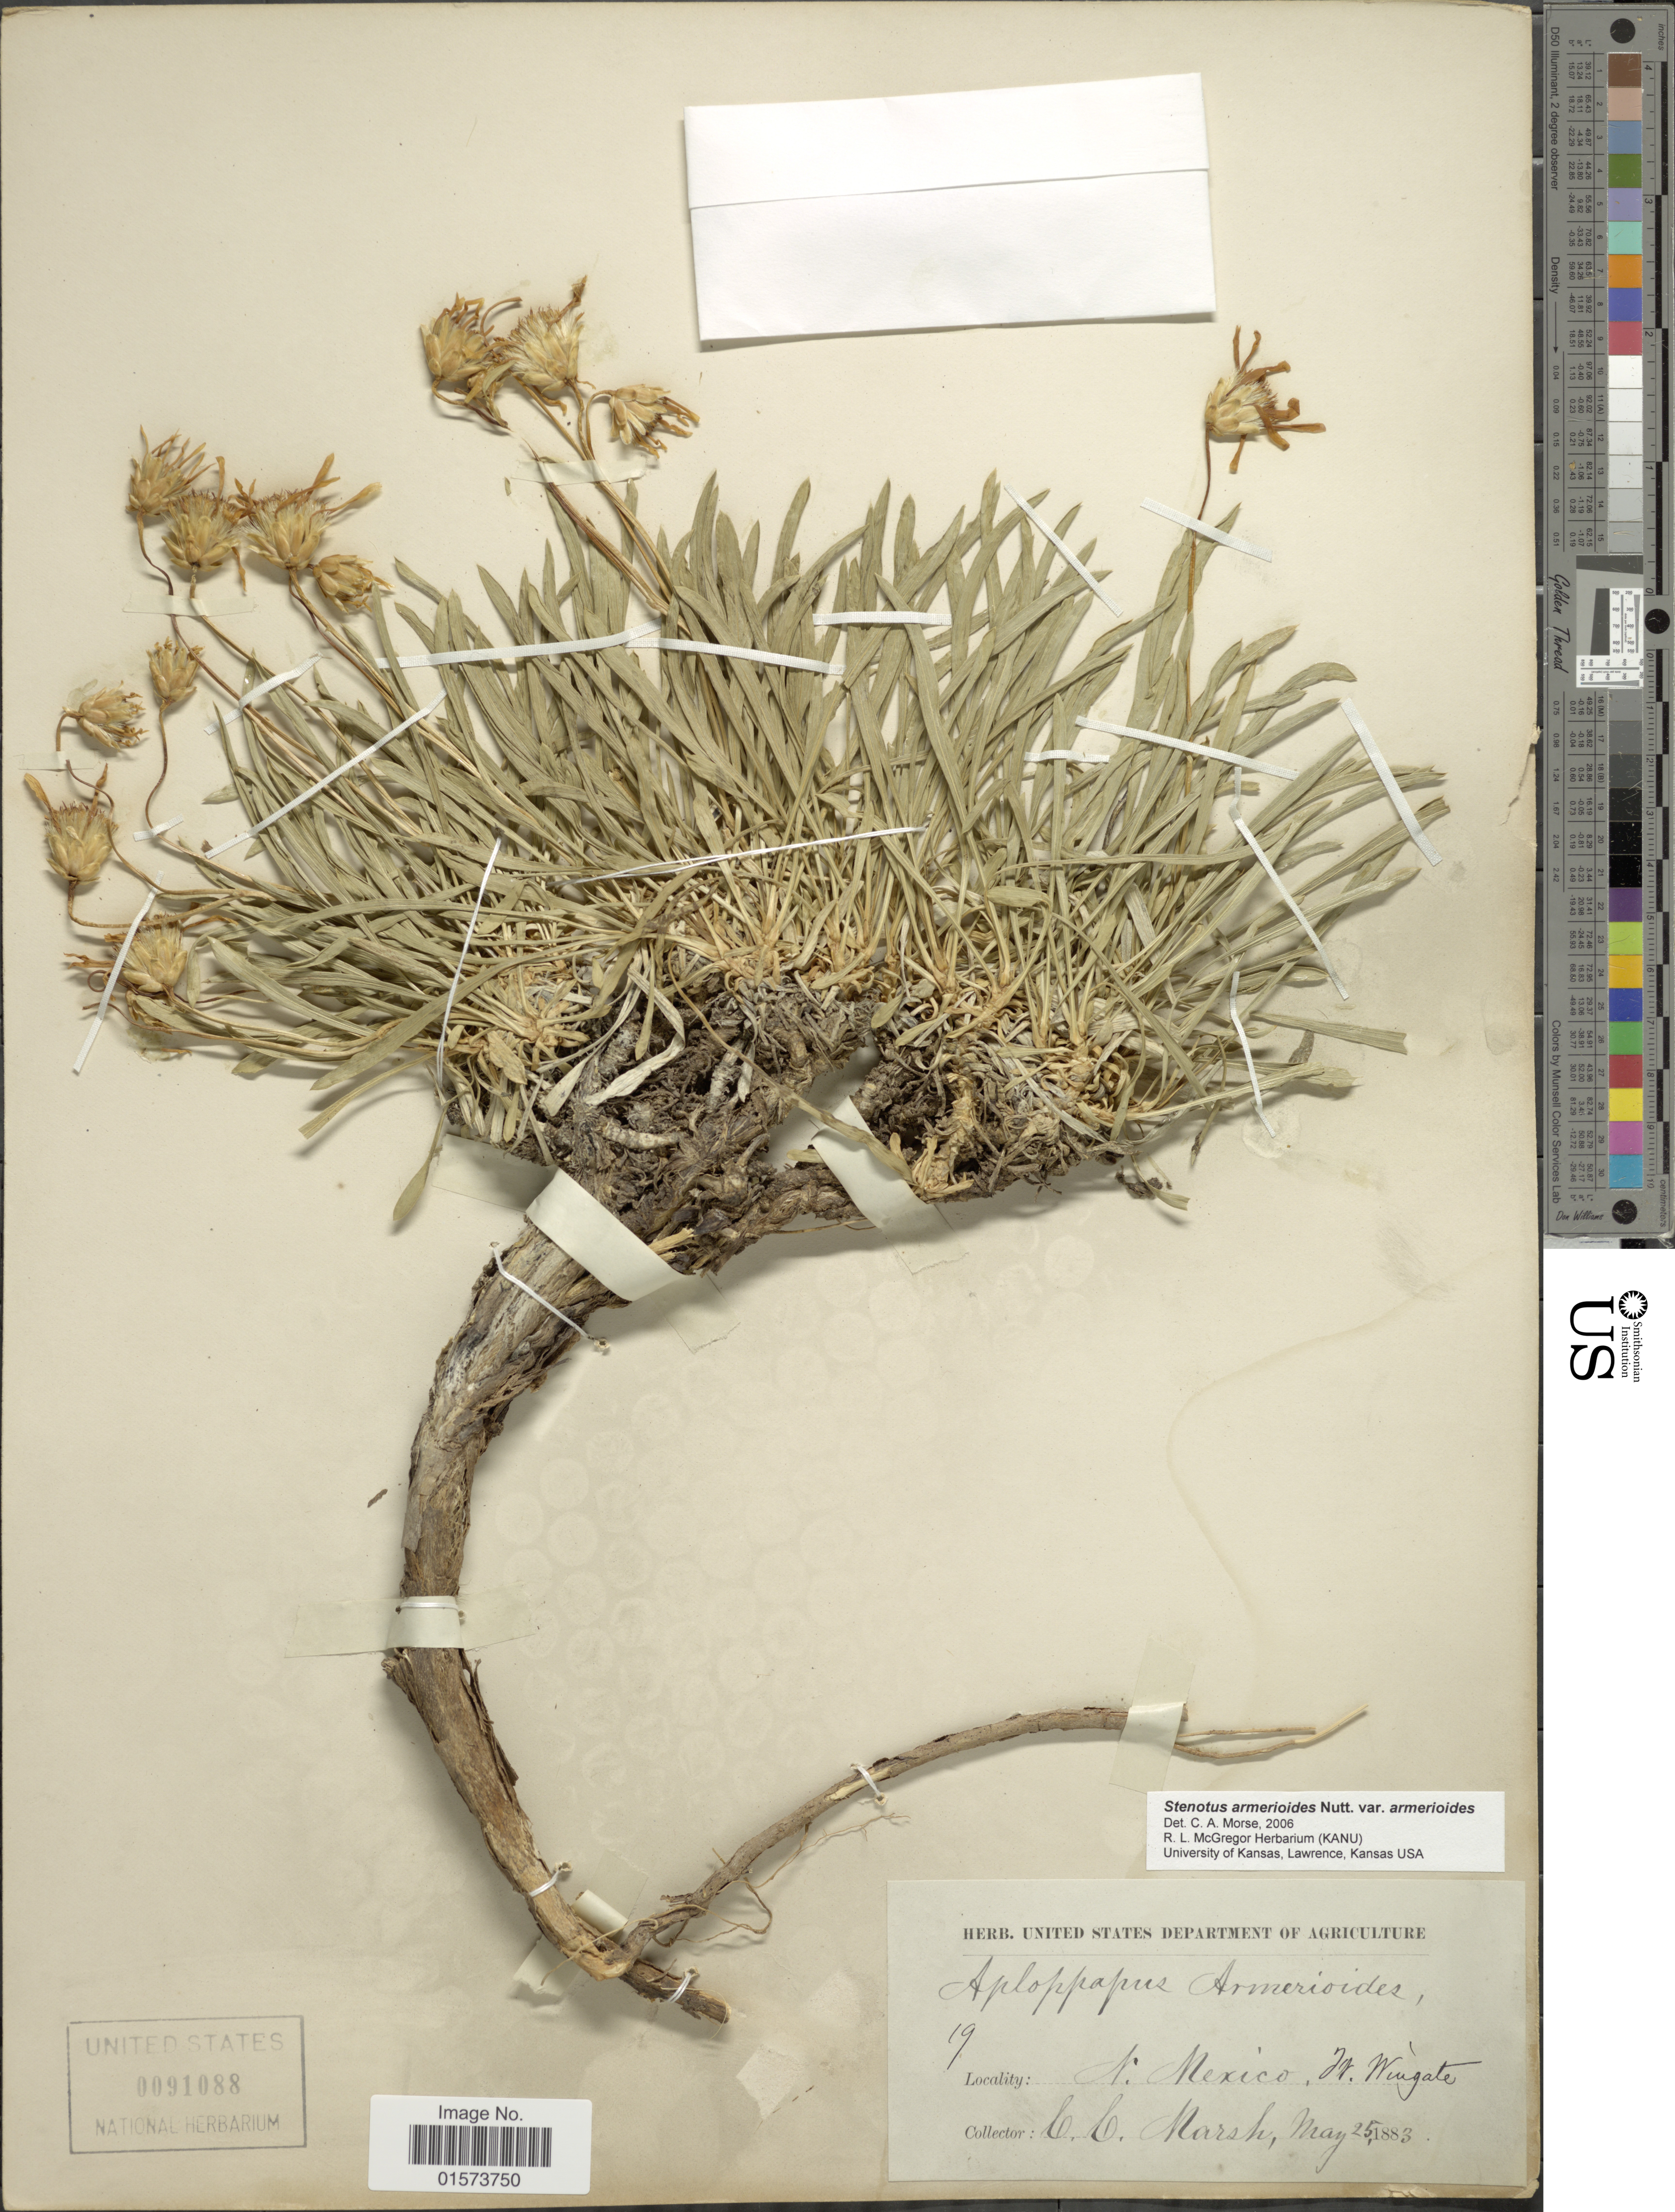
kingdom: Plantae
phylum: Tracheophyta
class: Magnoliopsida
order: Asterales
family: Asteraceae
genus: Stenotus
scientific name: Stenotus armerioides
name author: Nutt.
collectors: C. C. Marsh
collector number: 19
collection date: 1883-05-25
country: United States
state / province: New Mexico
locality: Ft. Wingate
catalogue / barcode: US 91088